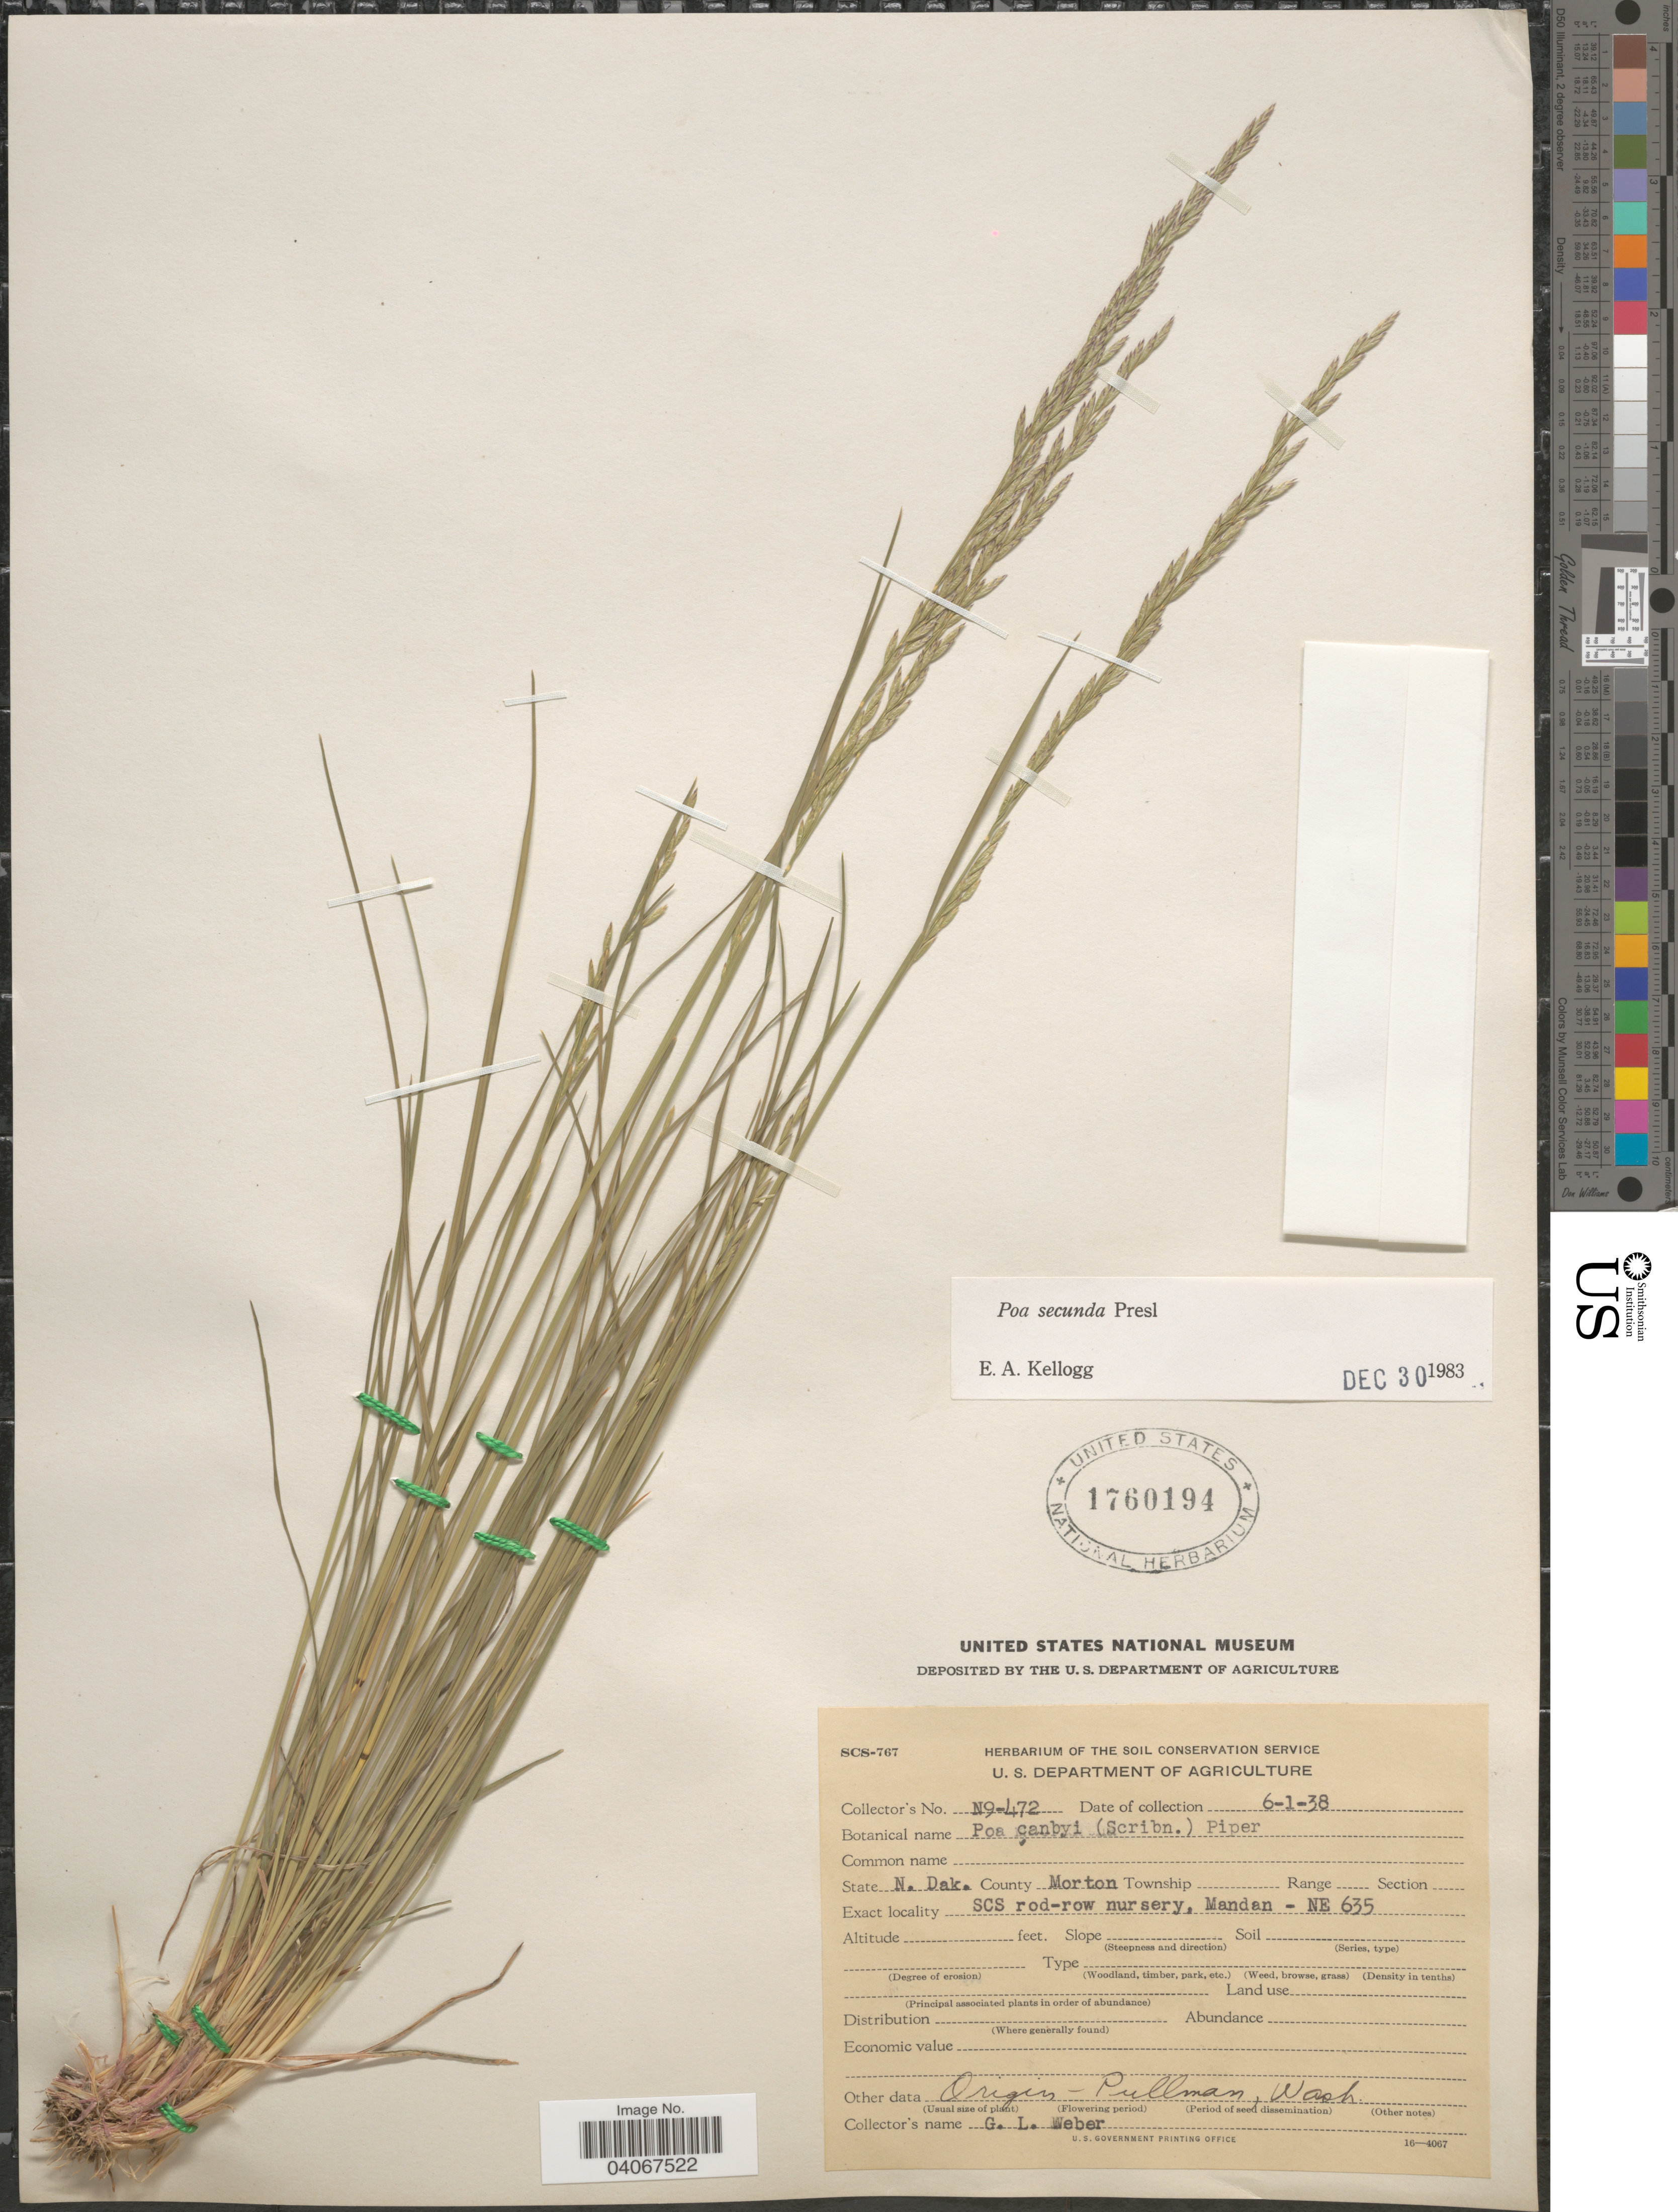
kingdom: Plantae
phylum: Tracheophyta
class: Liliopsida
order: Poales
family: Poaceae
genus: Poa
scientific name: Poa secunda subsp. secunda var. secunda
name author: J. Presl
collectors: G. Weber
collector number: N9-472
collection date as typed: Transcribed d/m/y: 1/6/38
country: United States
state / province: North Dakota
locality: County Morton. SCS rod-row nursery, Mandan - NE 635.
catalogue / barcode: US 1760194